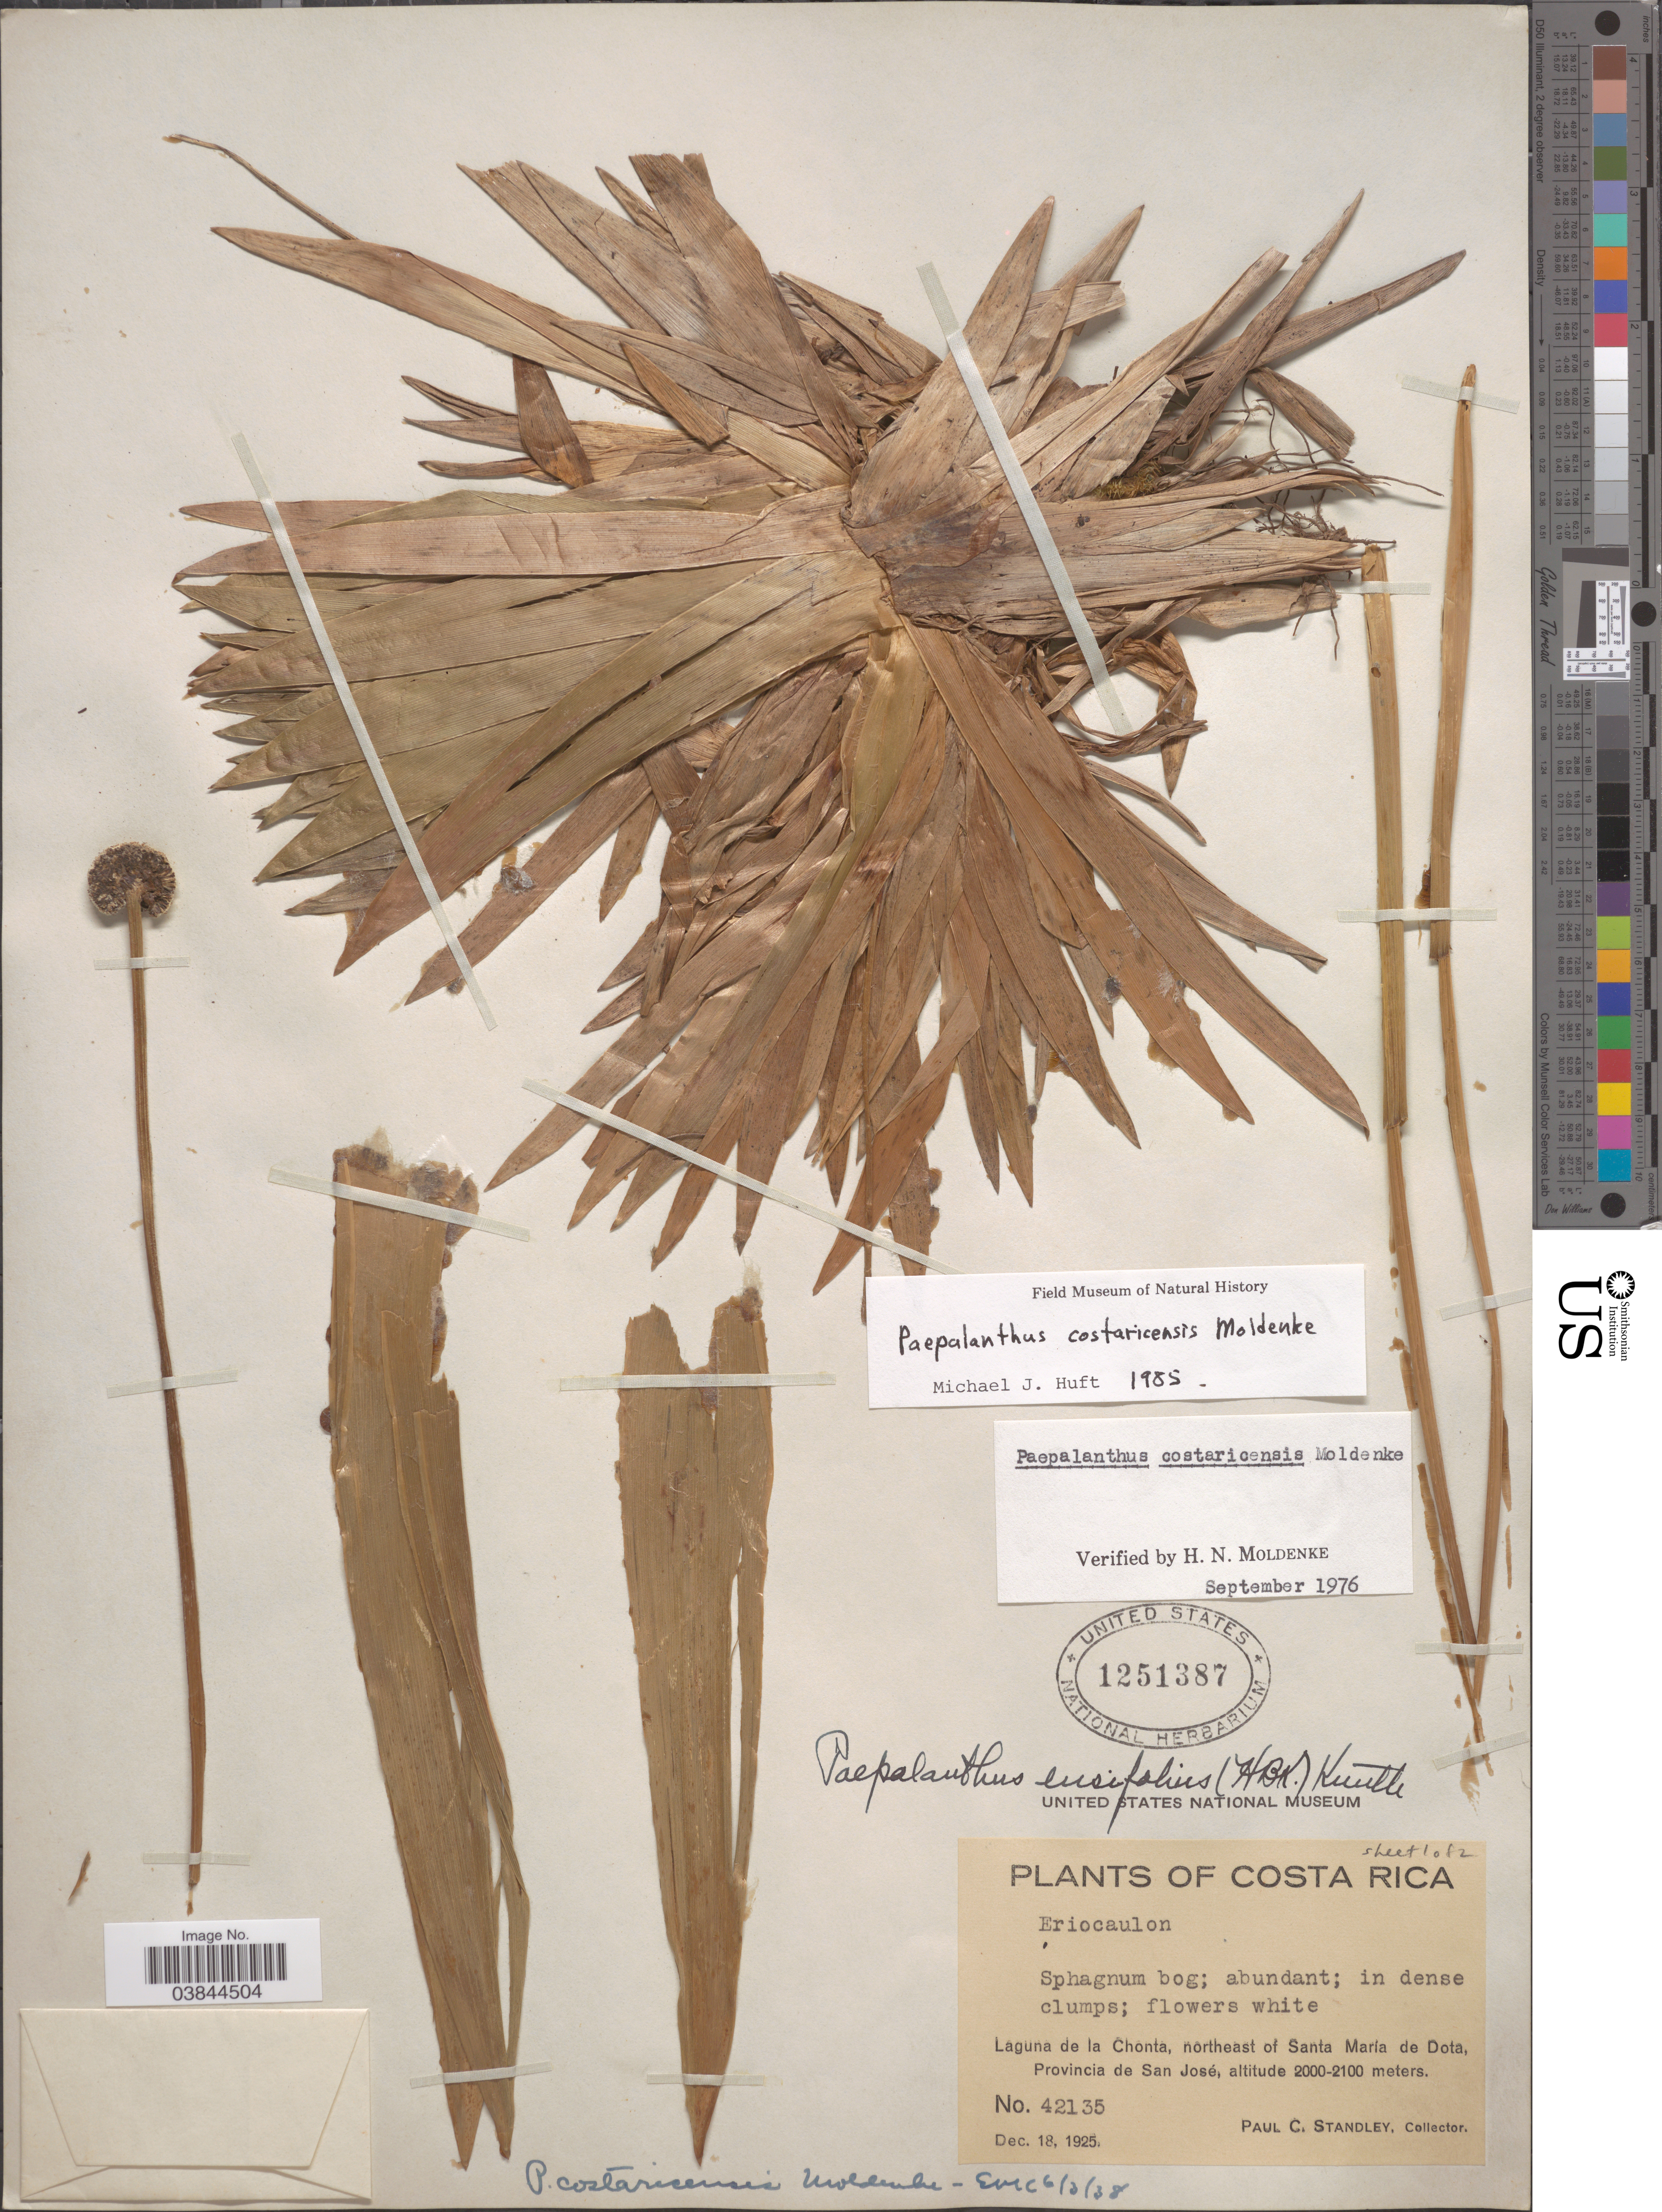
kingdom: Plantae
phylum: Tracheophyta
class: Liliopsida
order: Poales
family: Eriocaulaceae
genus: Paepalanthus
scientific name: Paepalanthus costaricensis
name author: Moldenke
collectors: P. C. Standley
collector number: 42135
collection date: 1925-12-18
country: Costa Rica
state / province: San José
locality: Laguna de la Chonta, northeast of Santa Maria de Dota.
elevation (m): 2000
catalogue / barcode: US 1251387